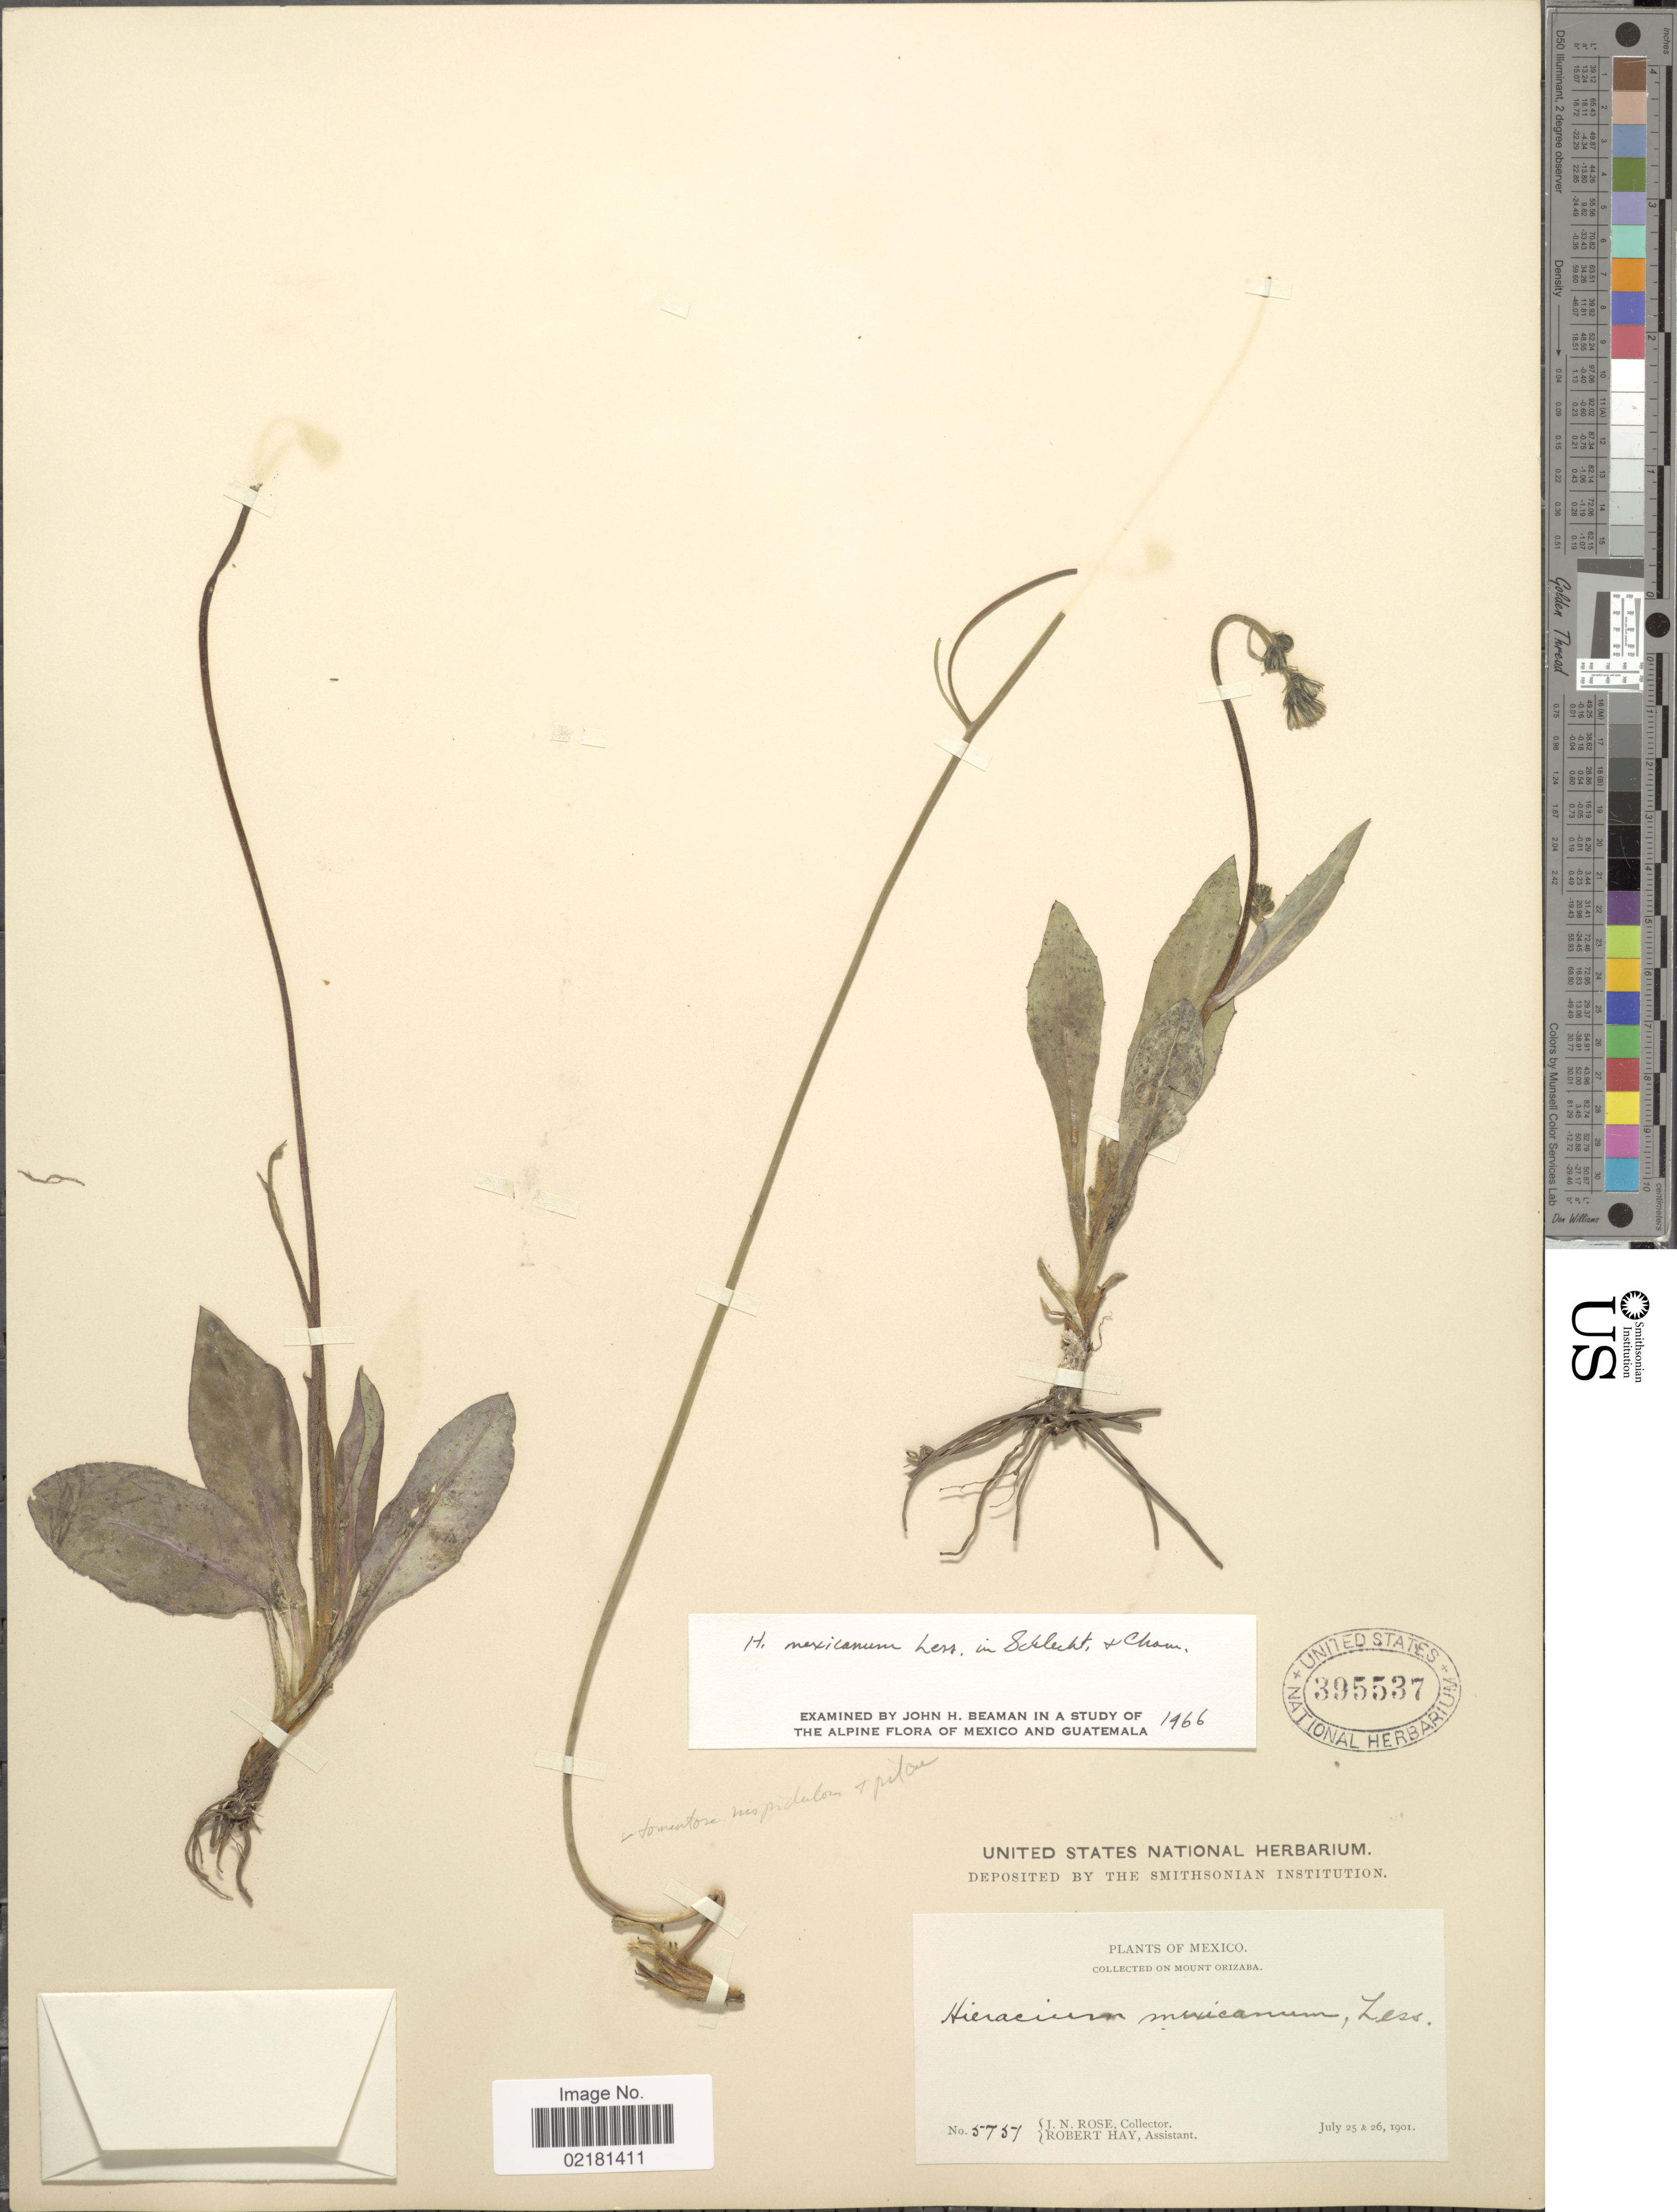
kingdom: Plantae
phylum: Tracheophyta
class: Magnoliopsida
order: Asterales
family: Asteraceae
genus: Hieracium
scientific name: Hieracium mexicanum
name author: Less.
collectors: J. N. Rose & R. Hay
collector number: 5757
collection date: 1901-07-25/1901-07-26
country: Mexico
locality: On Mount Orizaba.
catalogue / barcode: US 395537